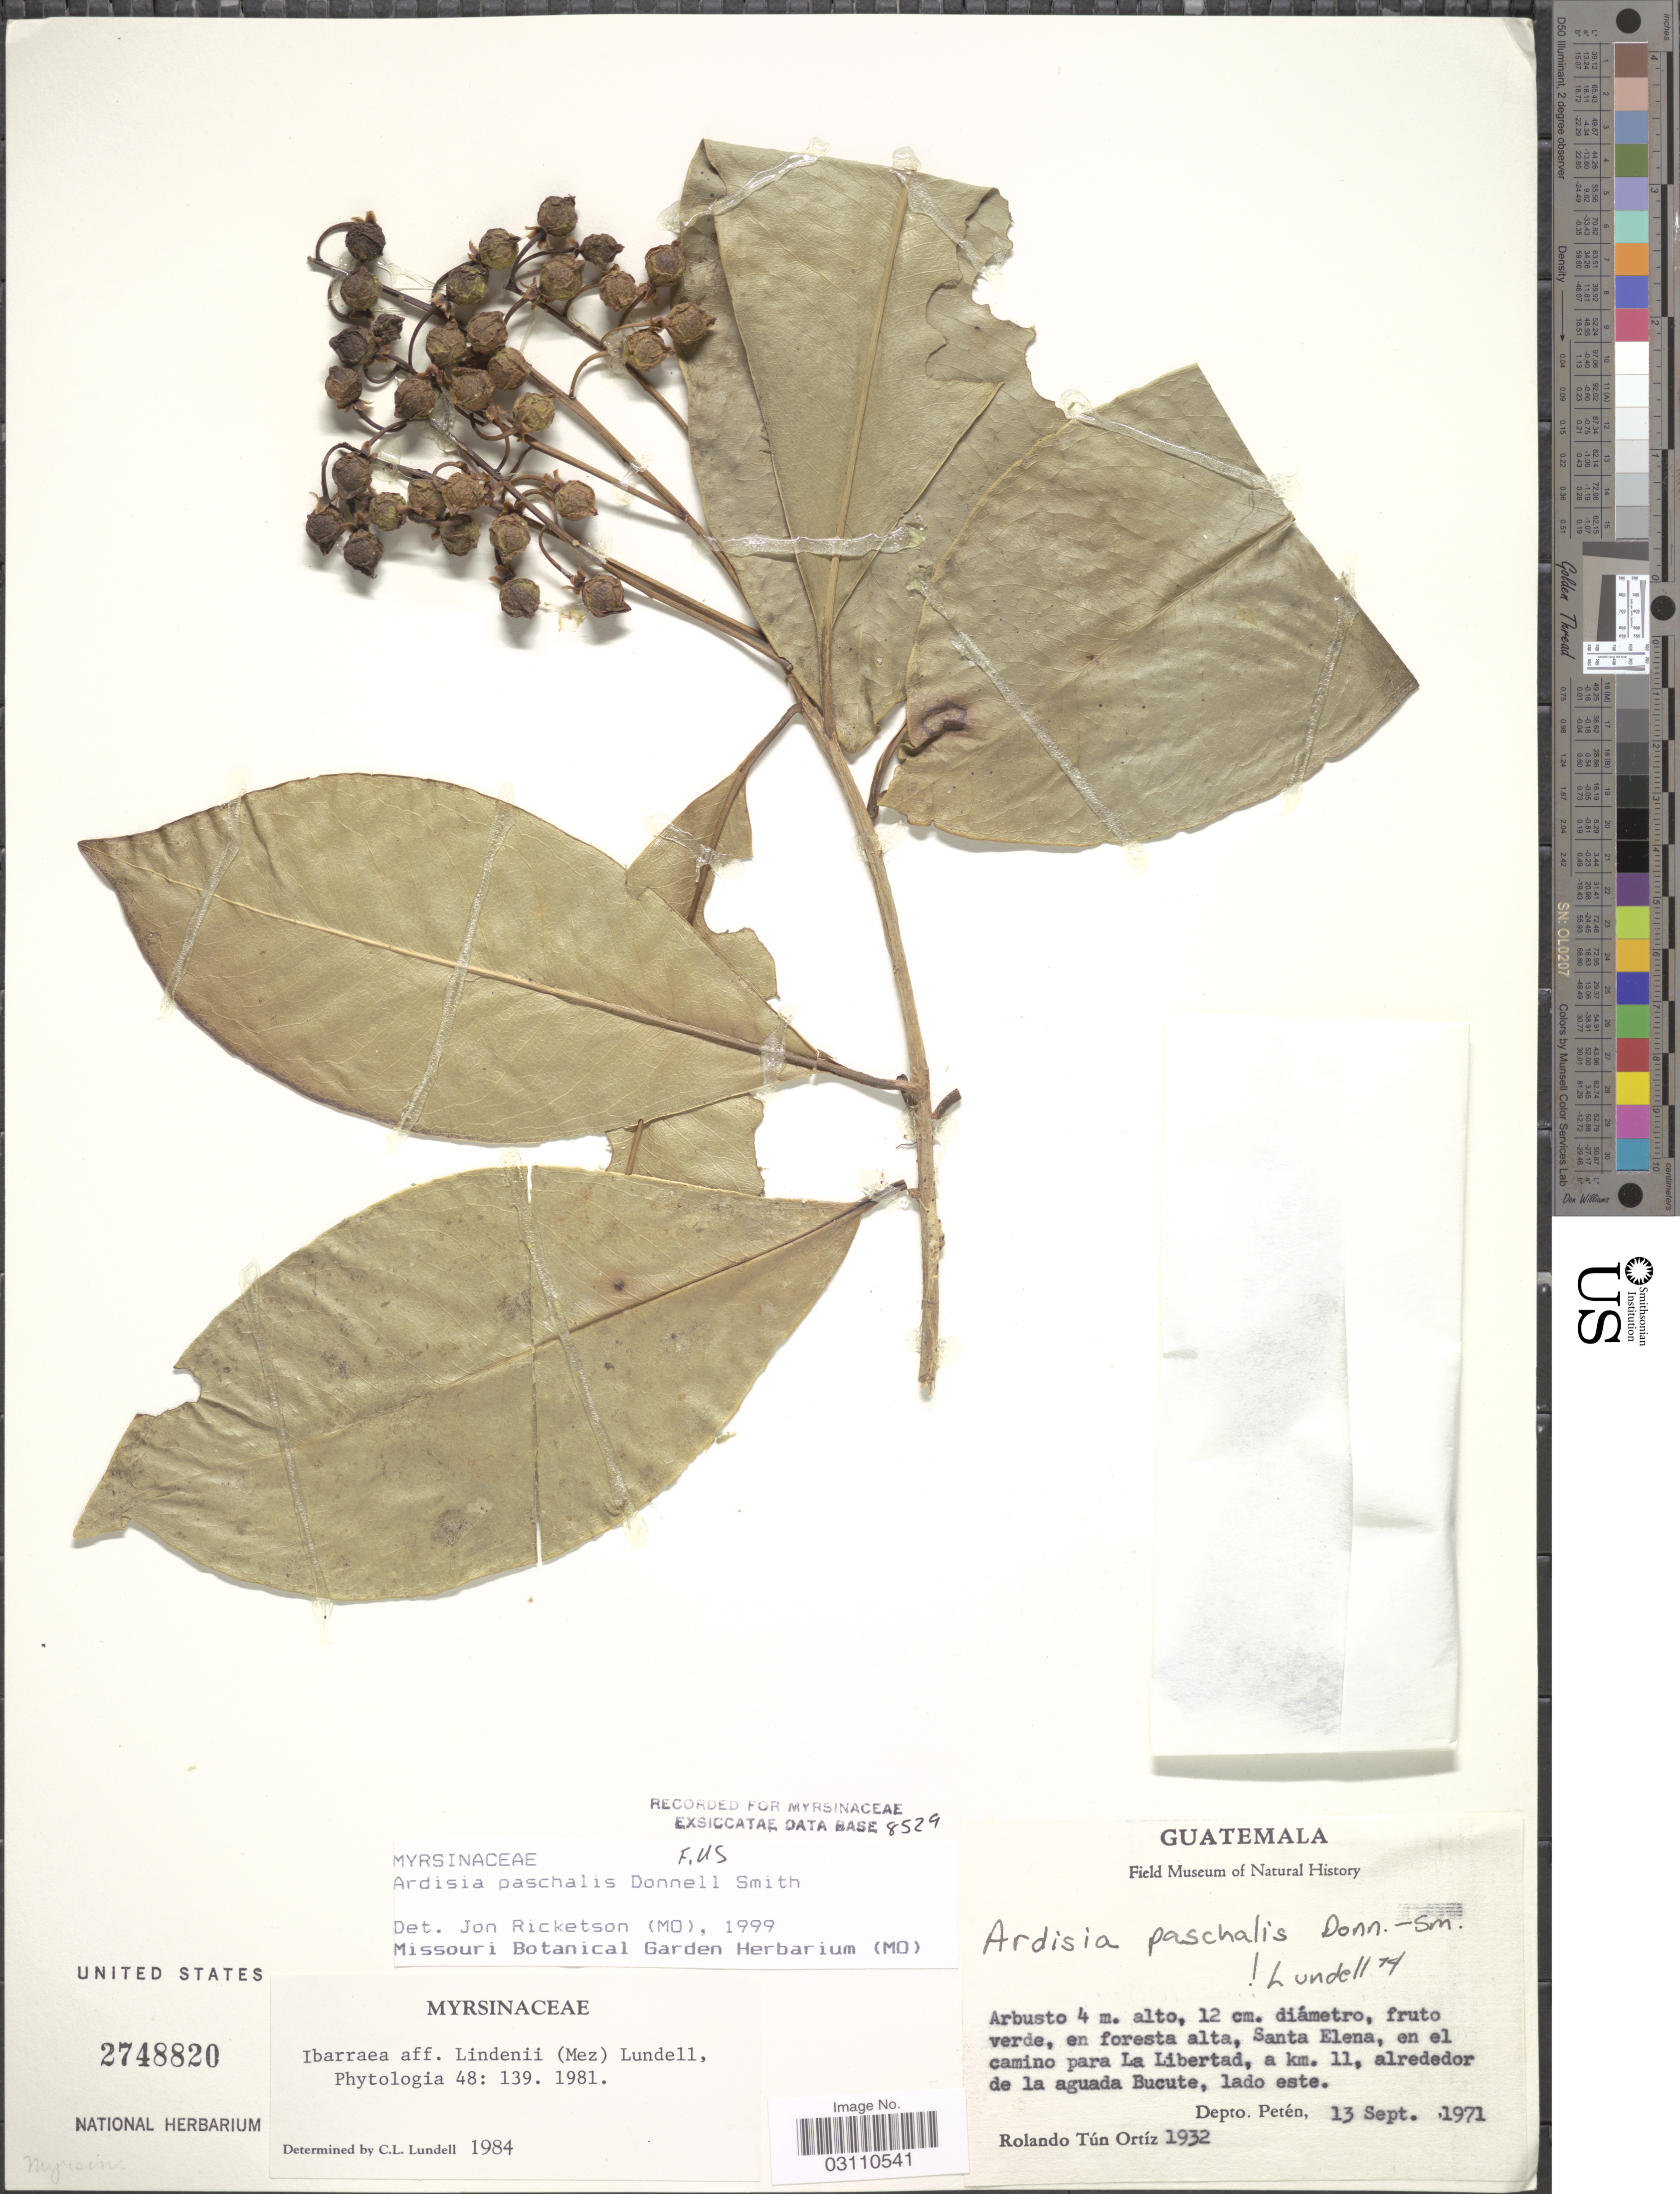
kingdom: Plantae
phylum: Tracheophyta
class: Magnoliopsida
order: Ericales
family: Primulaceae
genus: Ardisia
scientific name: Ardisia paschalis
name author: Donn. Sm.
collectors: R. T. Ortíz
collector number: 1932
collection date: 1971-09-13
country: Guatemala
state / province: El Petén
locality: Santa Elena, en el camino para La Libertad, a km. 11, alrededor de la aguada Bucute, lado este. Depto. Petén.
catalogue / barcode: US 2748820